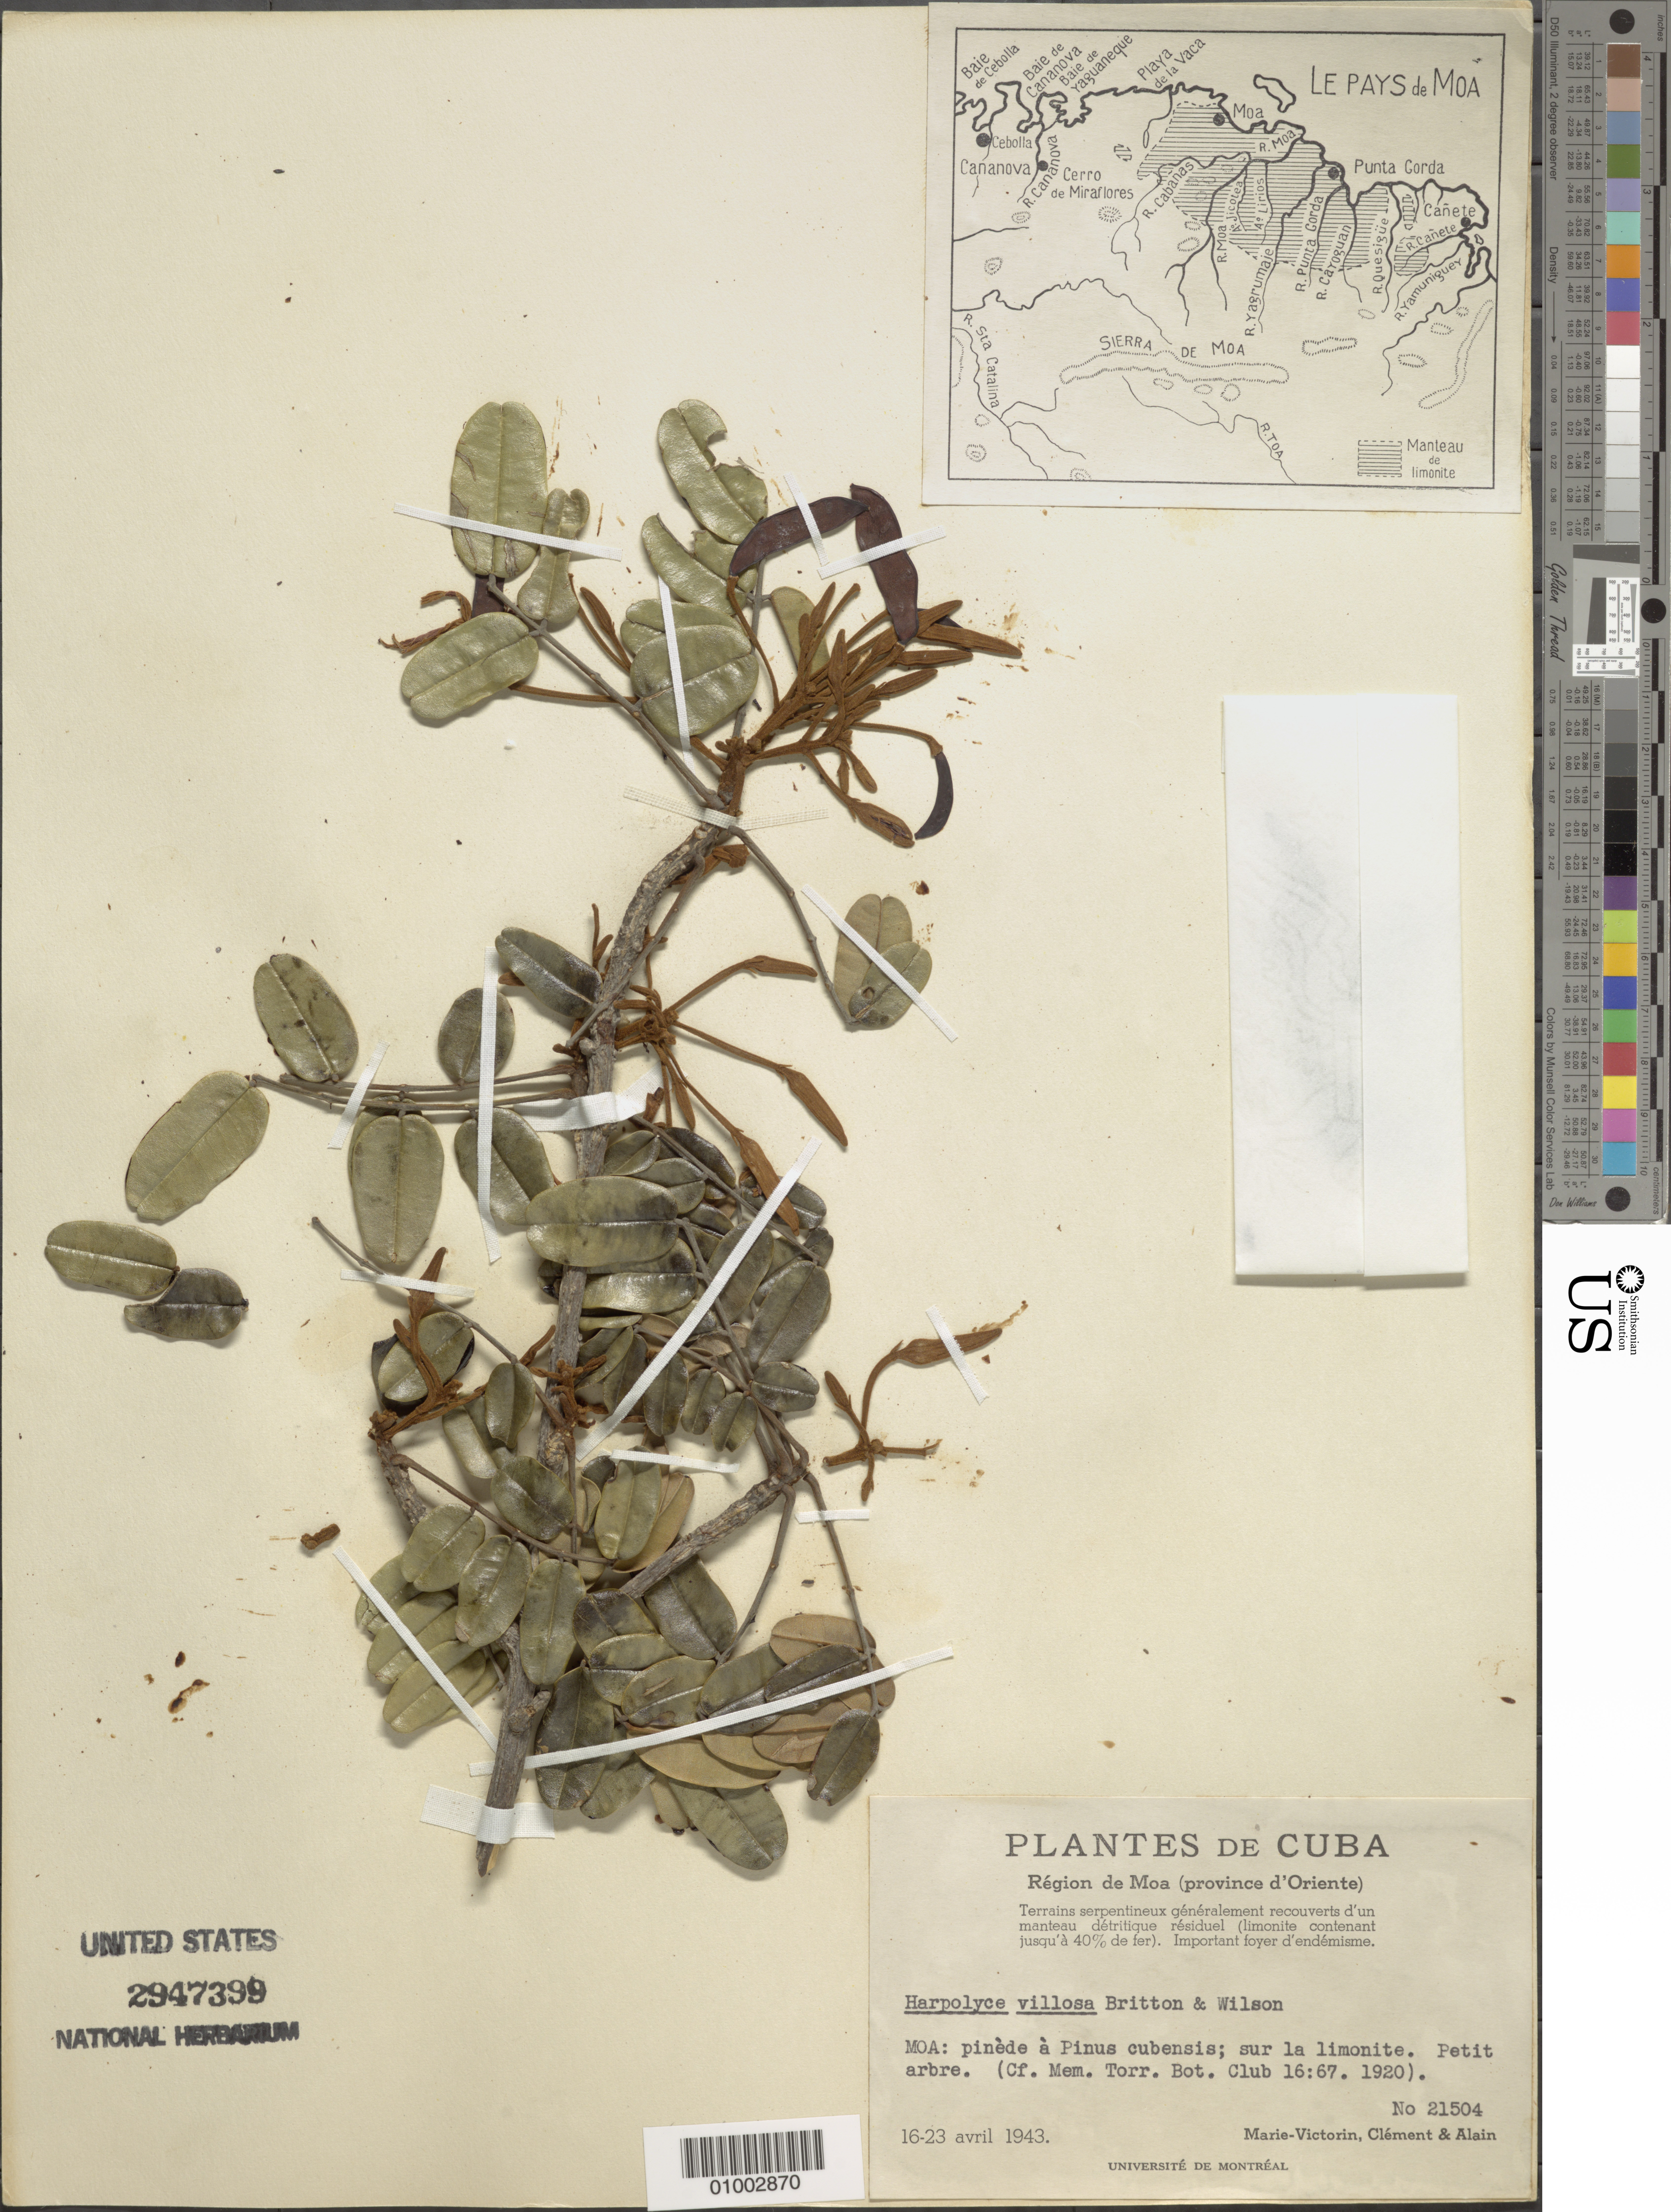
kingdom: Plantae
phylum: Tracheophyta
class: Magnoliopsida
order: Fabales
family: Fabaceae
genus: Harpalyce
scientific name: Harpalyce villosa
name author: Britton & P. Wilson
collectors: Fr. Marie-Victorin, Bro. Clemente & A. H. Liogier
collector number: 21504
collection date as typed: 16 Apr 1943 to 23 Apr 1943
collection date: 1943-04-16/1943-04-23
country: Cuba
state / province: Holguín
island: Cuba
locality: Region de Moa, Terrains serpentineux generalement recouverts d'un manteau detritique residuel (limonite contenant jusqu'a 40% de fer) Important foyer d'endemisme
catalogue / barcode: US 2947399